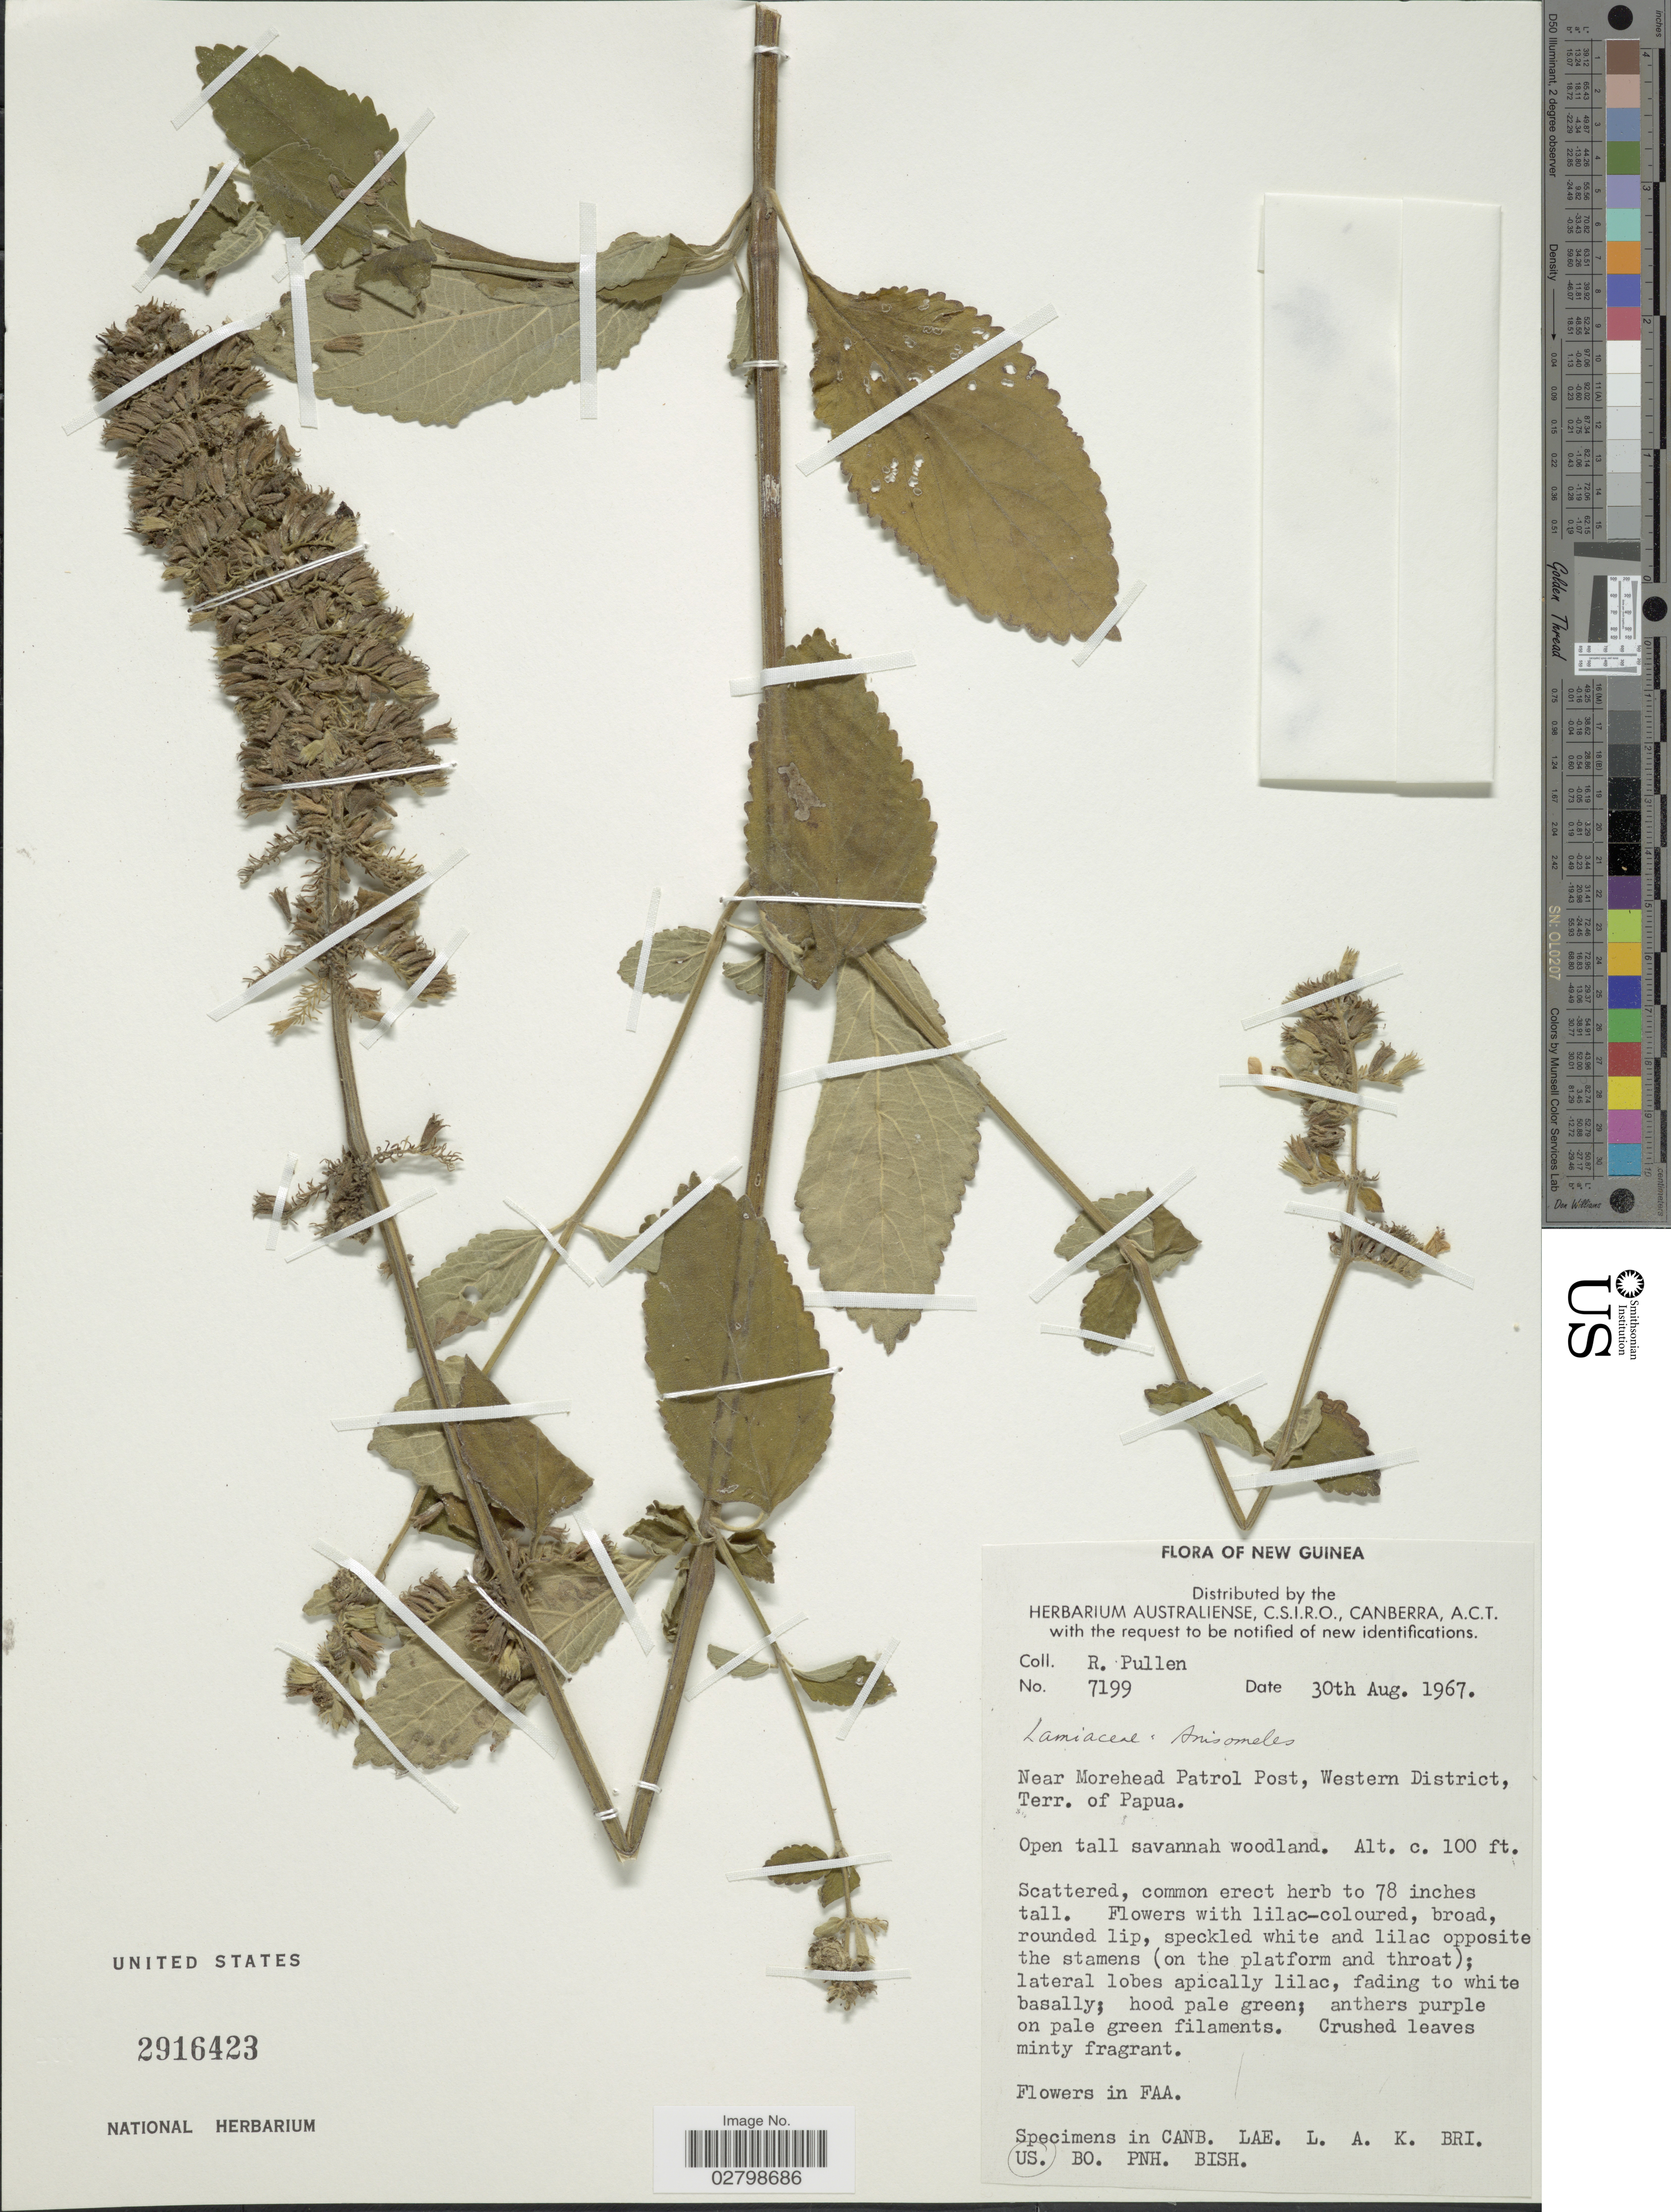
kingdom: Plantae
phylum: Tracheophyta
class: Magnoliopsida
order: Lamiales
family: Lamiaceae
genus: Anisomeles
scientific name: Anisomeles sp.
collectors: R. Pullen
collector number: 7199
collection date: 1967-08-30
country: Papua New Guinea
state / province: Manus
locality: New Guinea, near Morehead Patrol Post, Terr. of Papua.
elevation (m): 30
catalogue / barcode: US 2916423